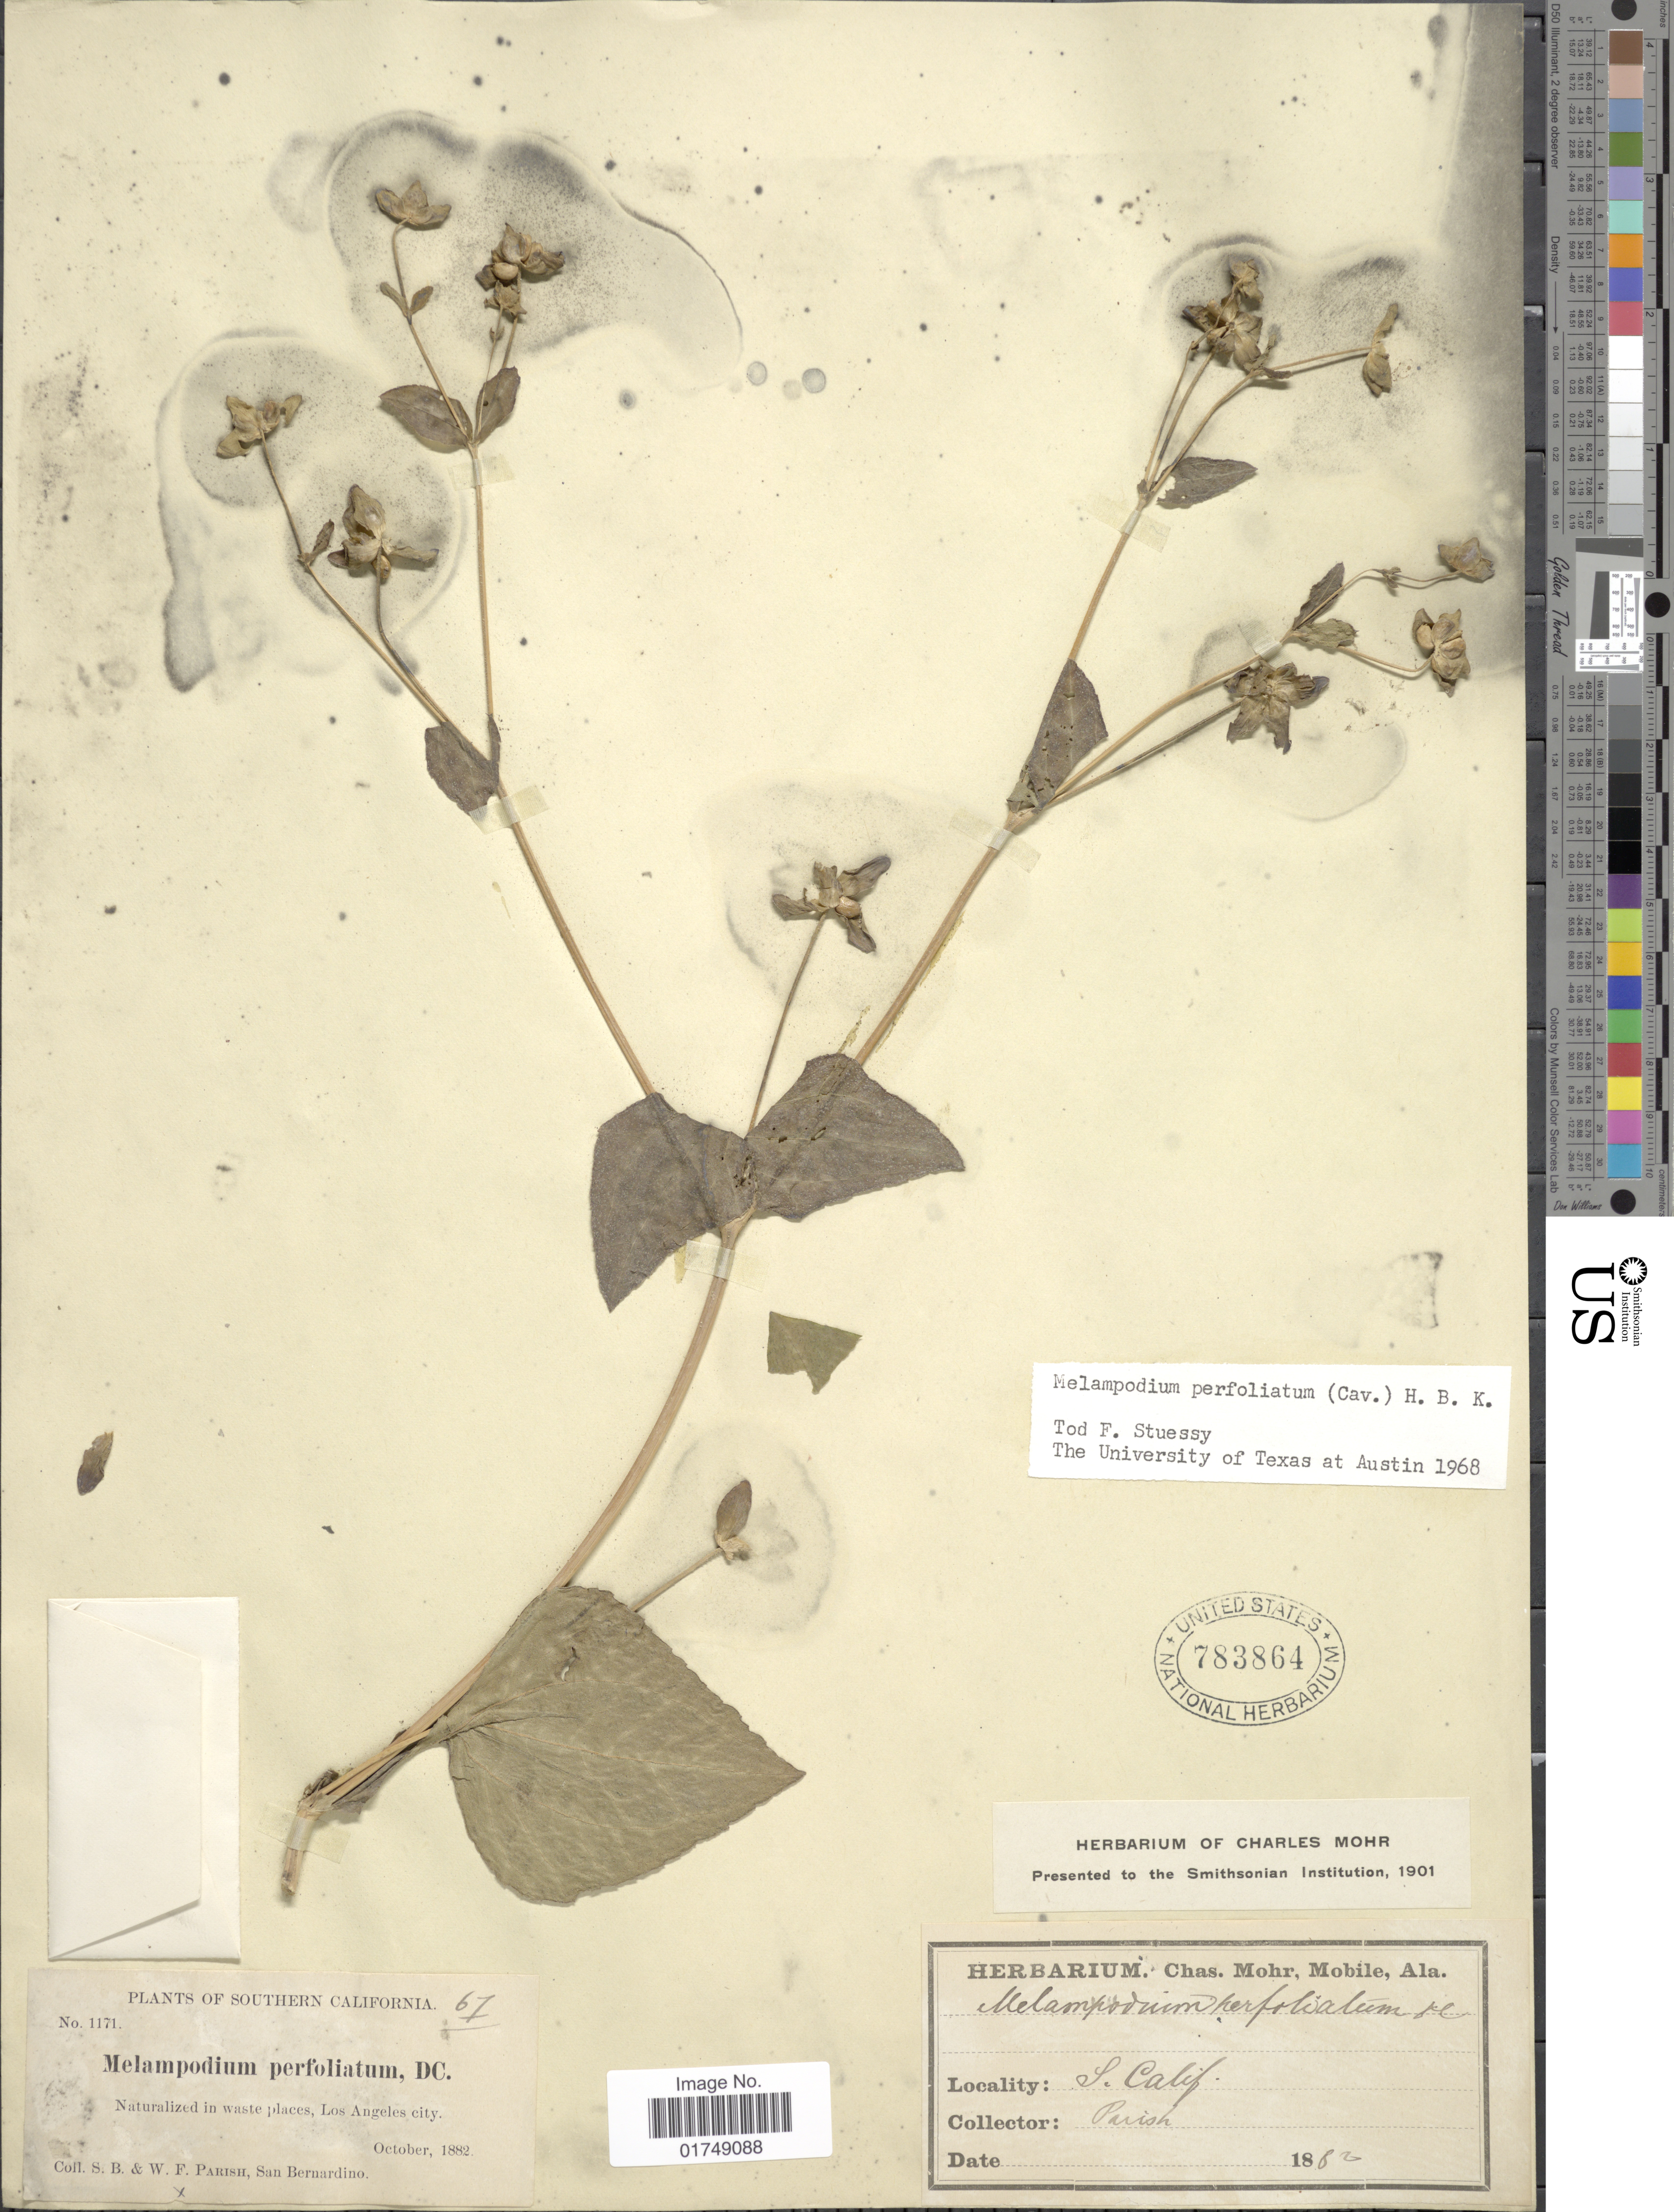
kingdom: Plantae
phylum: Tracheophyta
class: Magnoliopsida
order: Asterales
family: Asteraceae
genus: Melampodium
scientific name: Melampodium perfoliatum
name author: (Cav.) Kunth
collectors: S. B. Parish & W. F. Parish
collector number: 1171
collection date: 1882-10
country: United States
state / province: California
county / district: Los Angeles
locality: Southern California, Los Angeles City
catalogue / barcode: US 783864